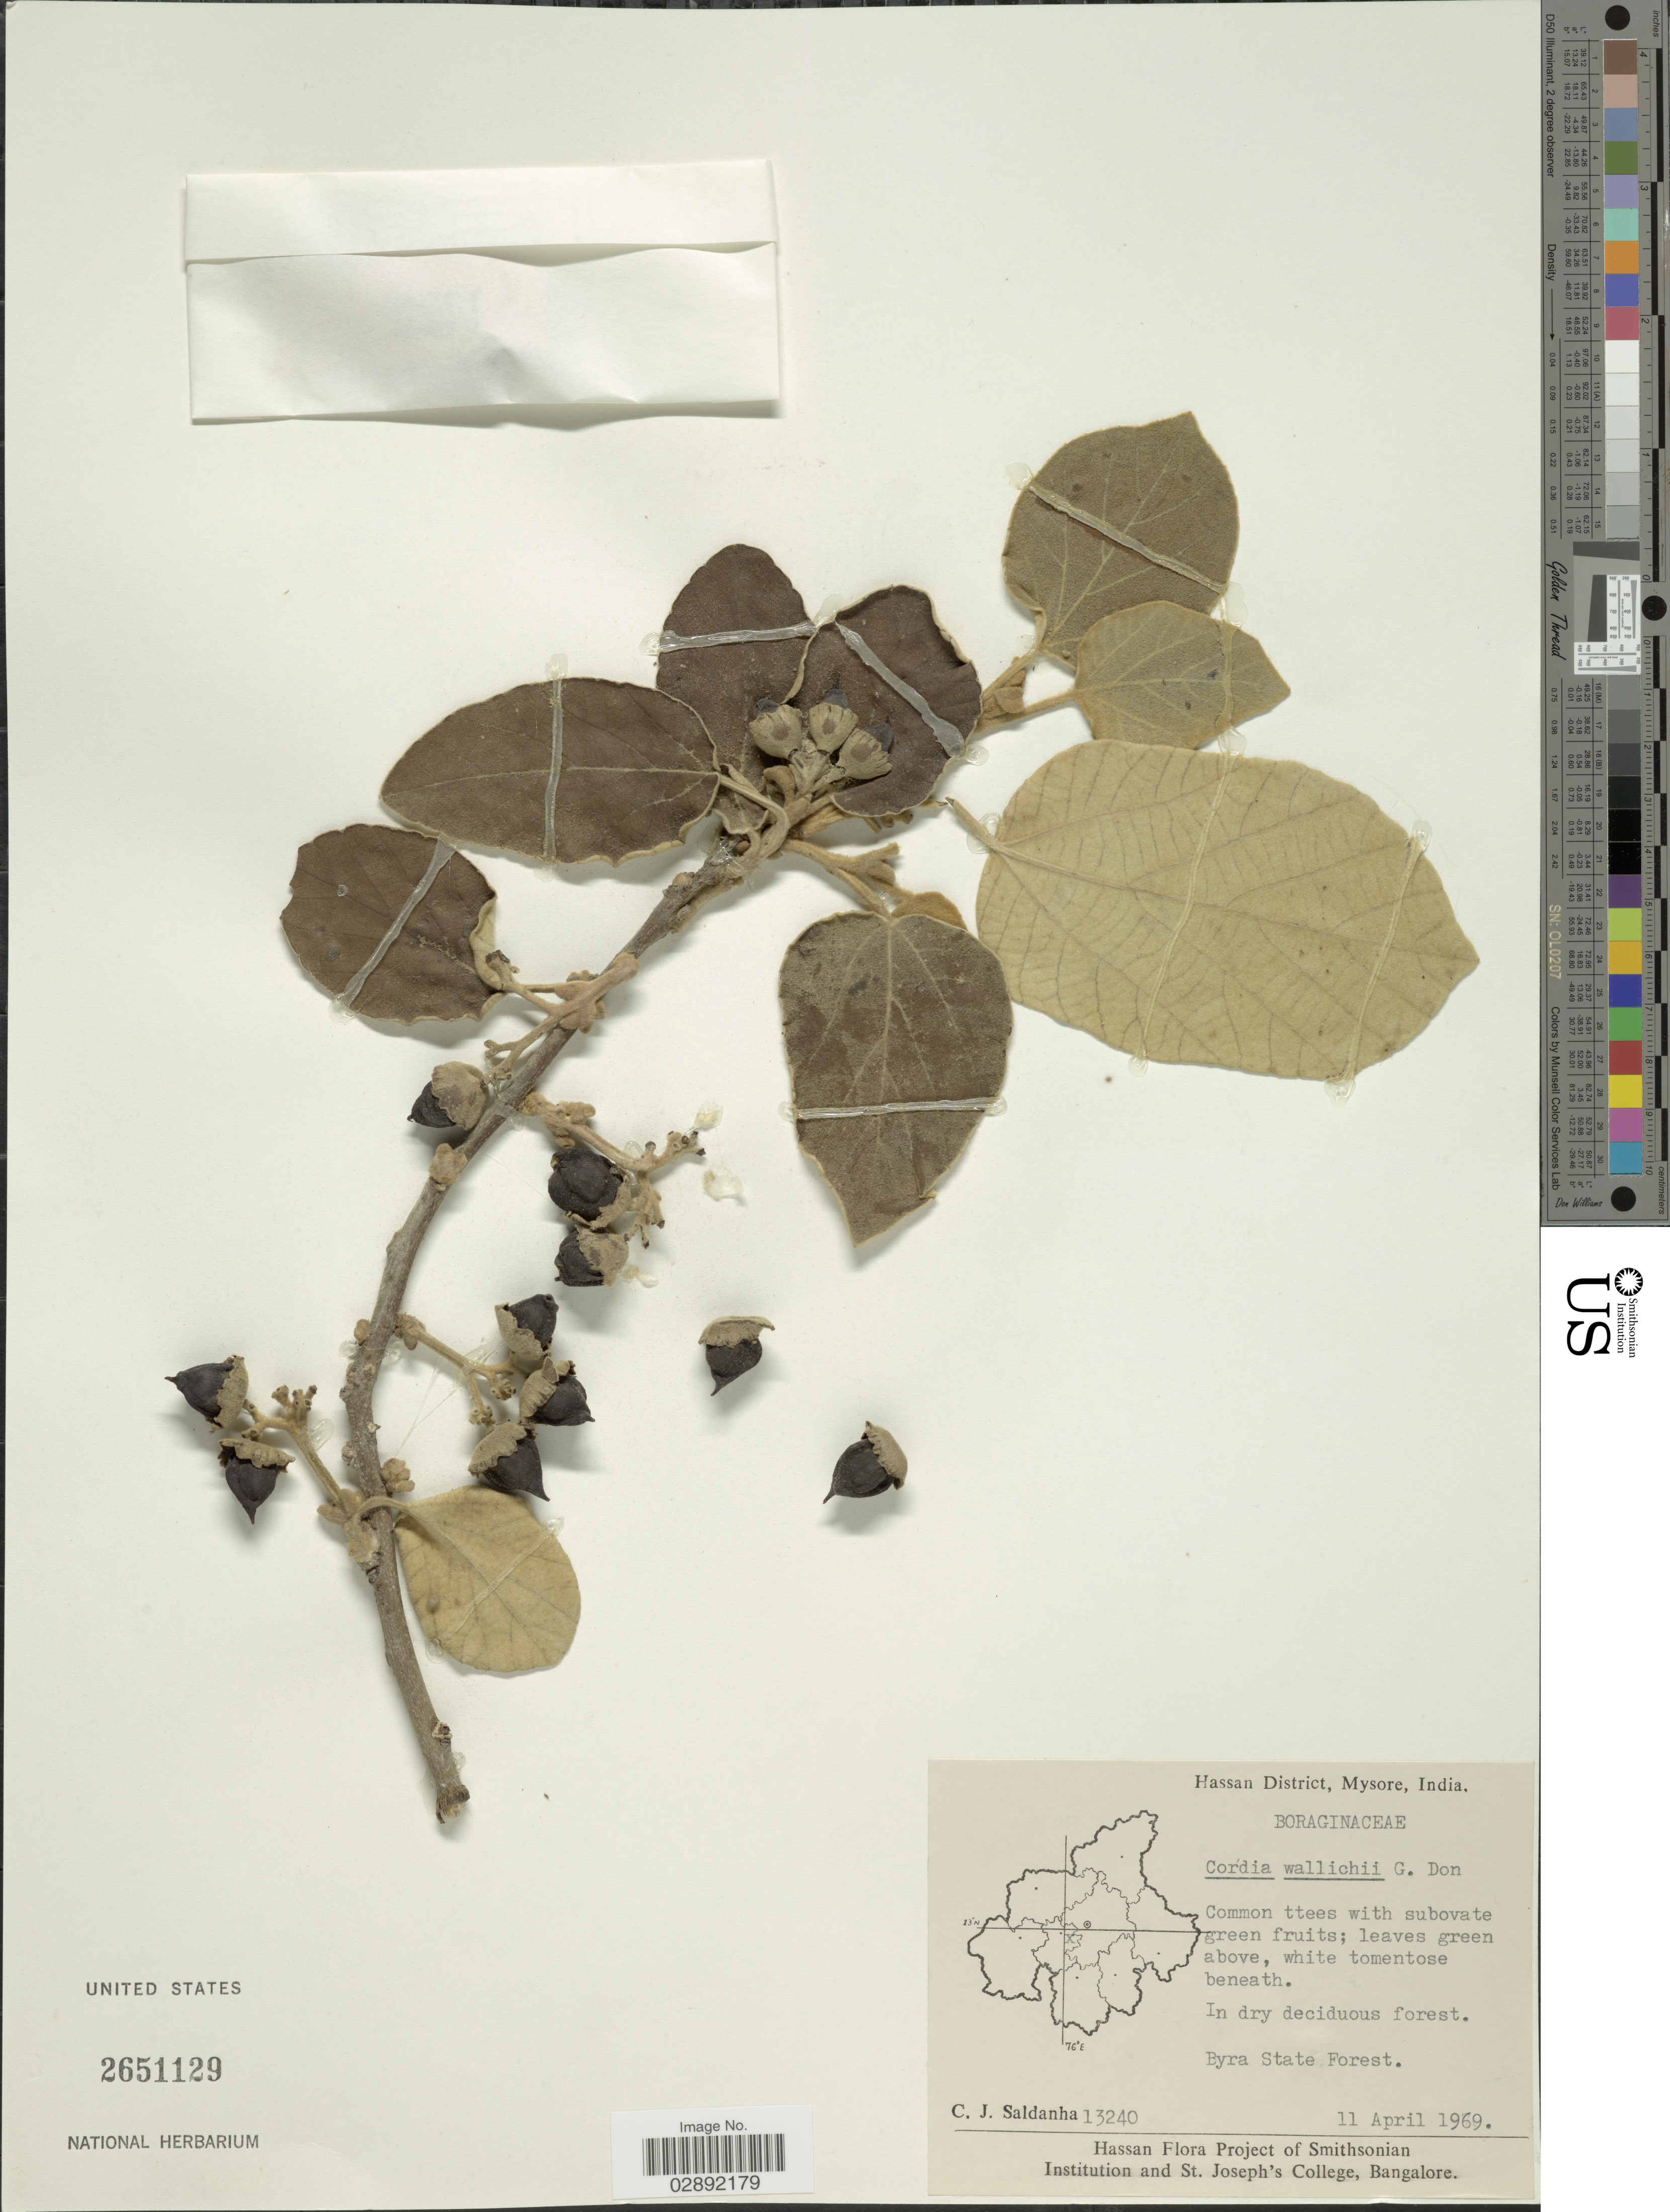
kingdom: Plantae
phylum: Tracheophyta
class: Magnoliopsida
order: Boraginales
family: Cordiaceae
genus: Cordia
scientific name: Cordia wallichii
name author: G. Don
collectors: C. J. Saldanha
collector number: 13240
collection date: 1969-04-11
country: India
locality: Hassan District, Mysore. Byra State Forest.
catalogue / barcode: US 2651129